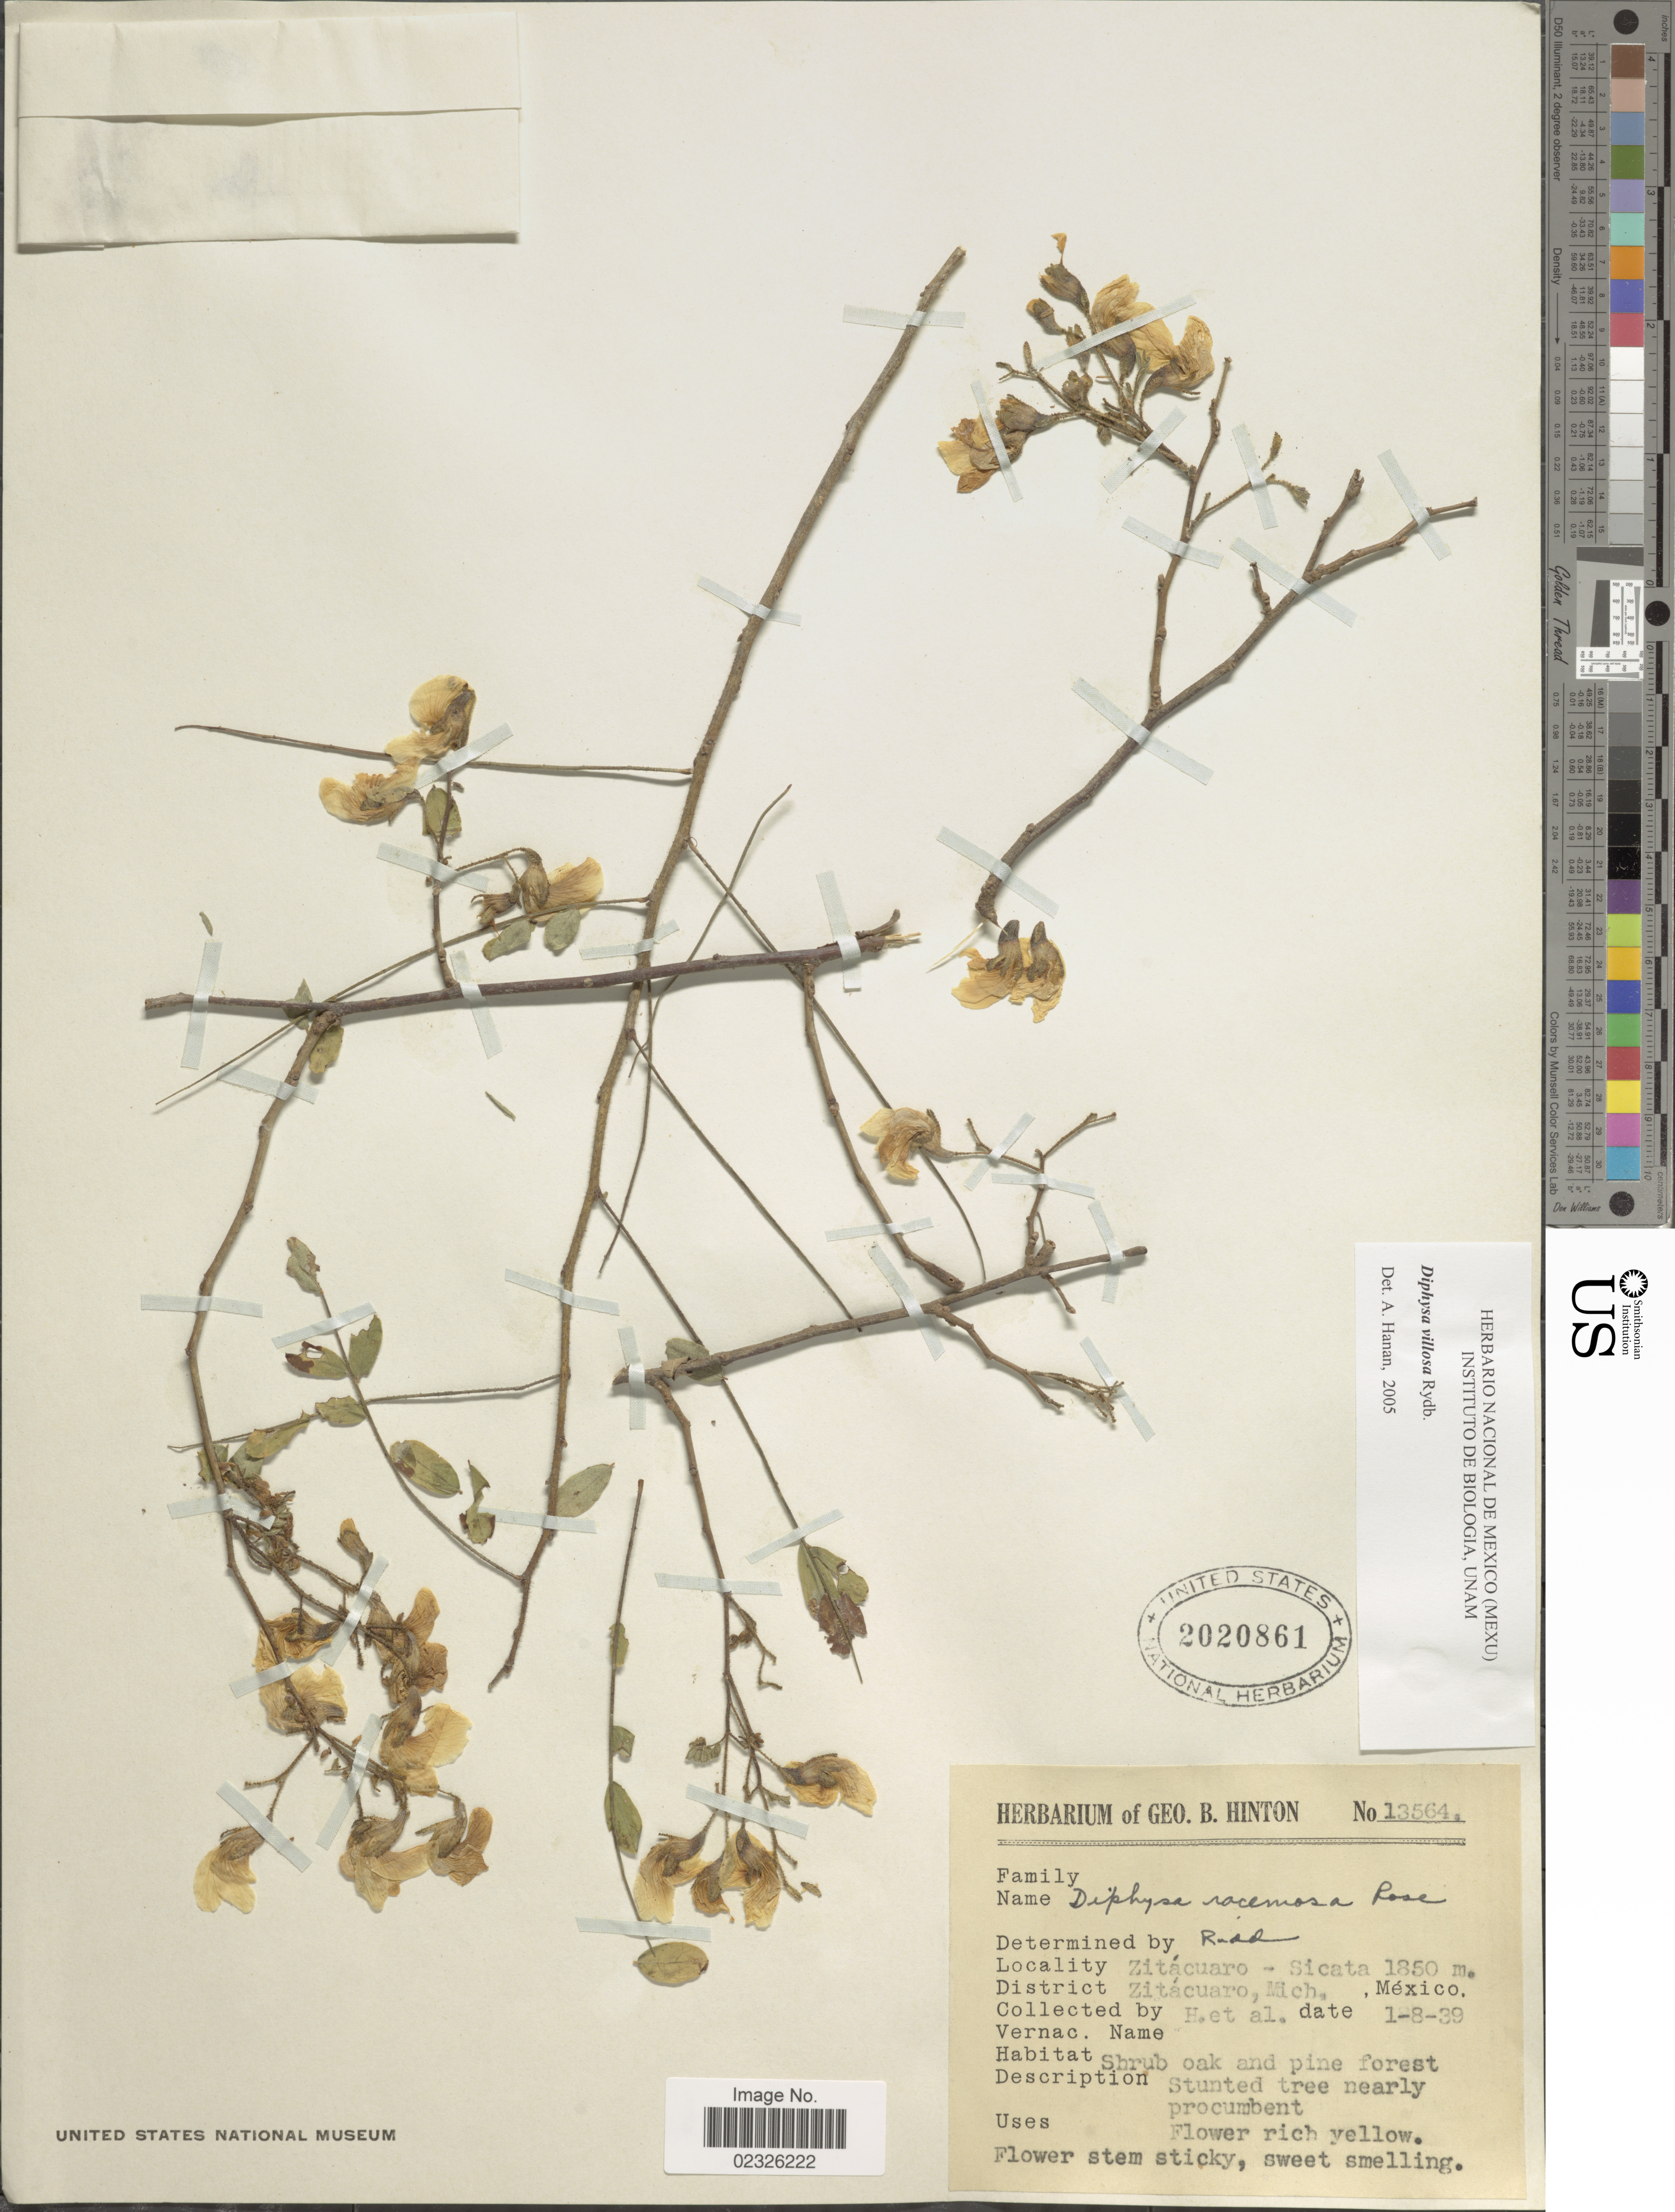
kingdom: Plantae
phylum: Tracheophyta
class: Magnoliopsida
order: Fabales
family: Fabaceae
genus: Diphysa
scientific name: Diphysa villosa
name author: Rydb.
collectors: G. B. Hinton & et al.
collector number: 13564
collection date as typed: Transcribed d/m/y: 8/1/39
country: Mexico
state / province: Michoacán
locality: Zitácuaro - Sicata, District Zitácuaro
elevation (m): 1850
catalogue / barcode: US 2020861